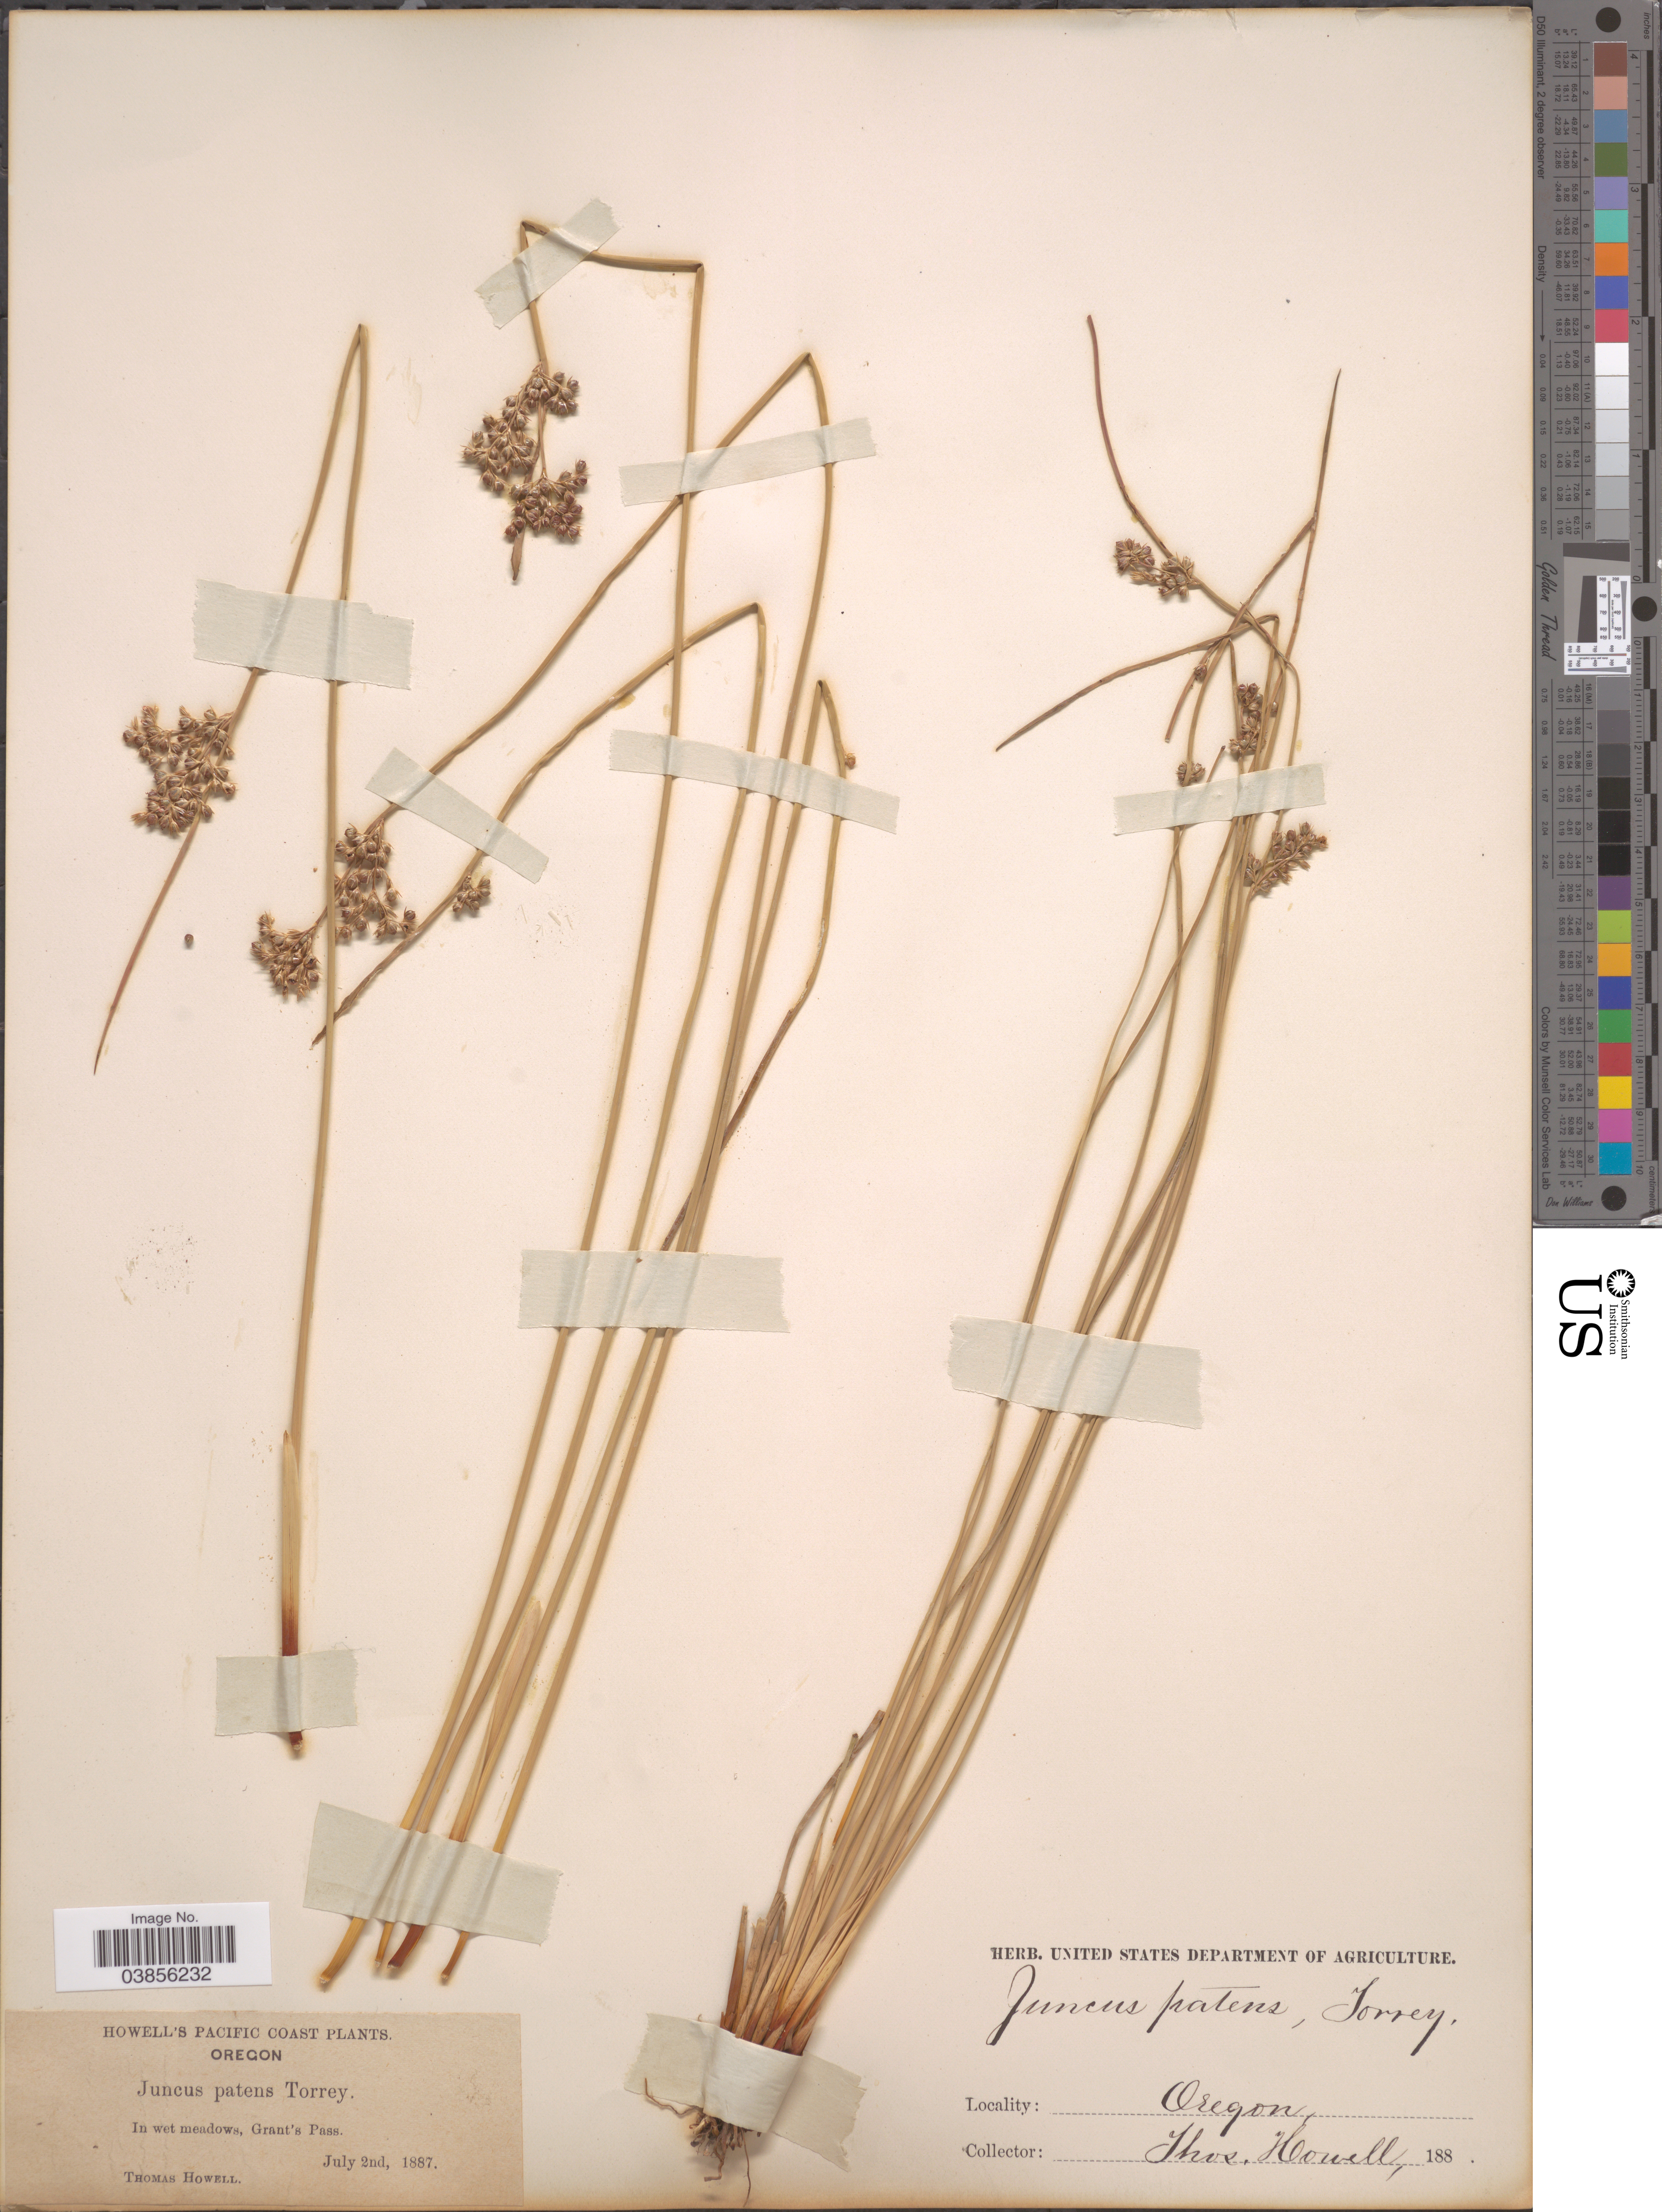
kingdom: Plantae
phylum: Tracheophyta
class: Liliopsida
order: Poales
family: Juncaceae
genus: Juncus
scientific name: Juncus patens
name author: E. Mey.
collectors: T. Howell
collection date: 1887-07-02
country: United States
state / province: Oregon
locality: Pacific Coast. Grant's Pass.